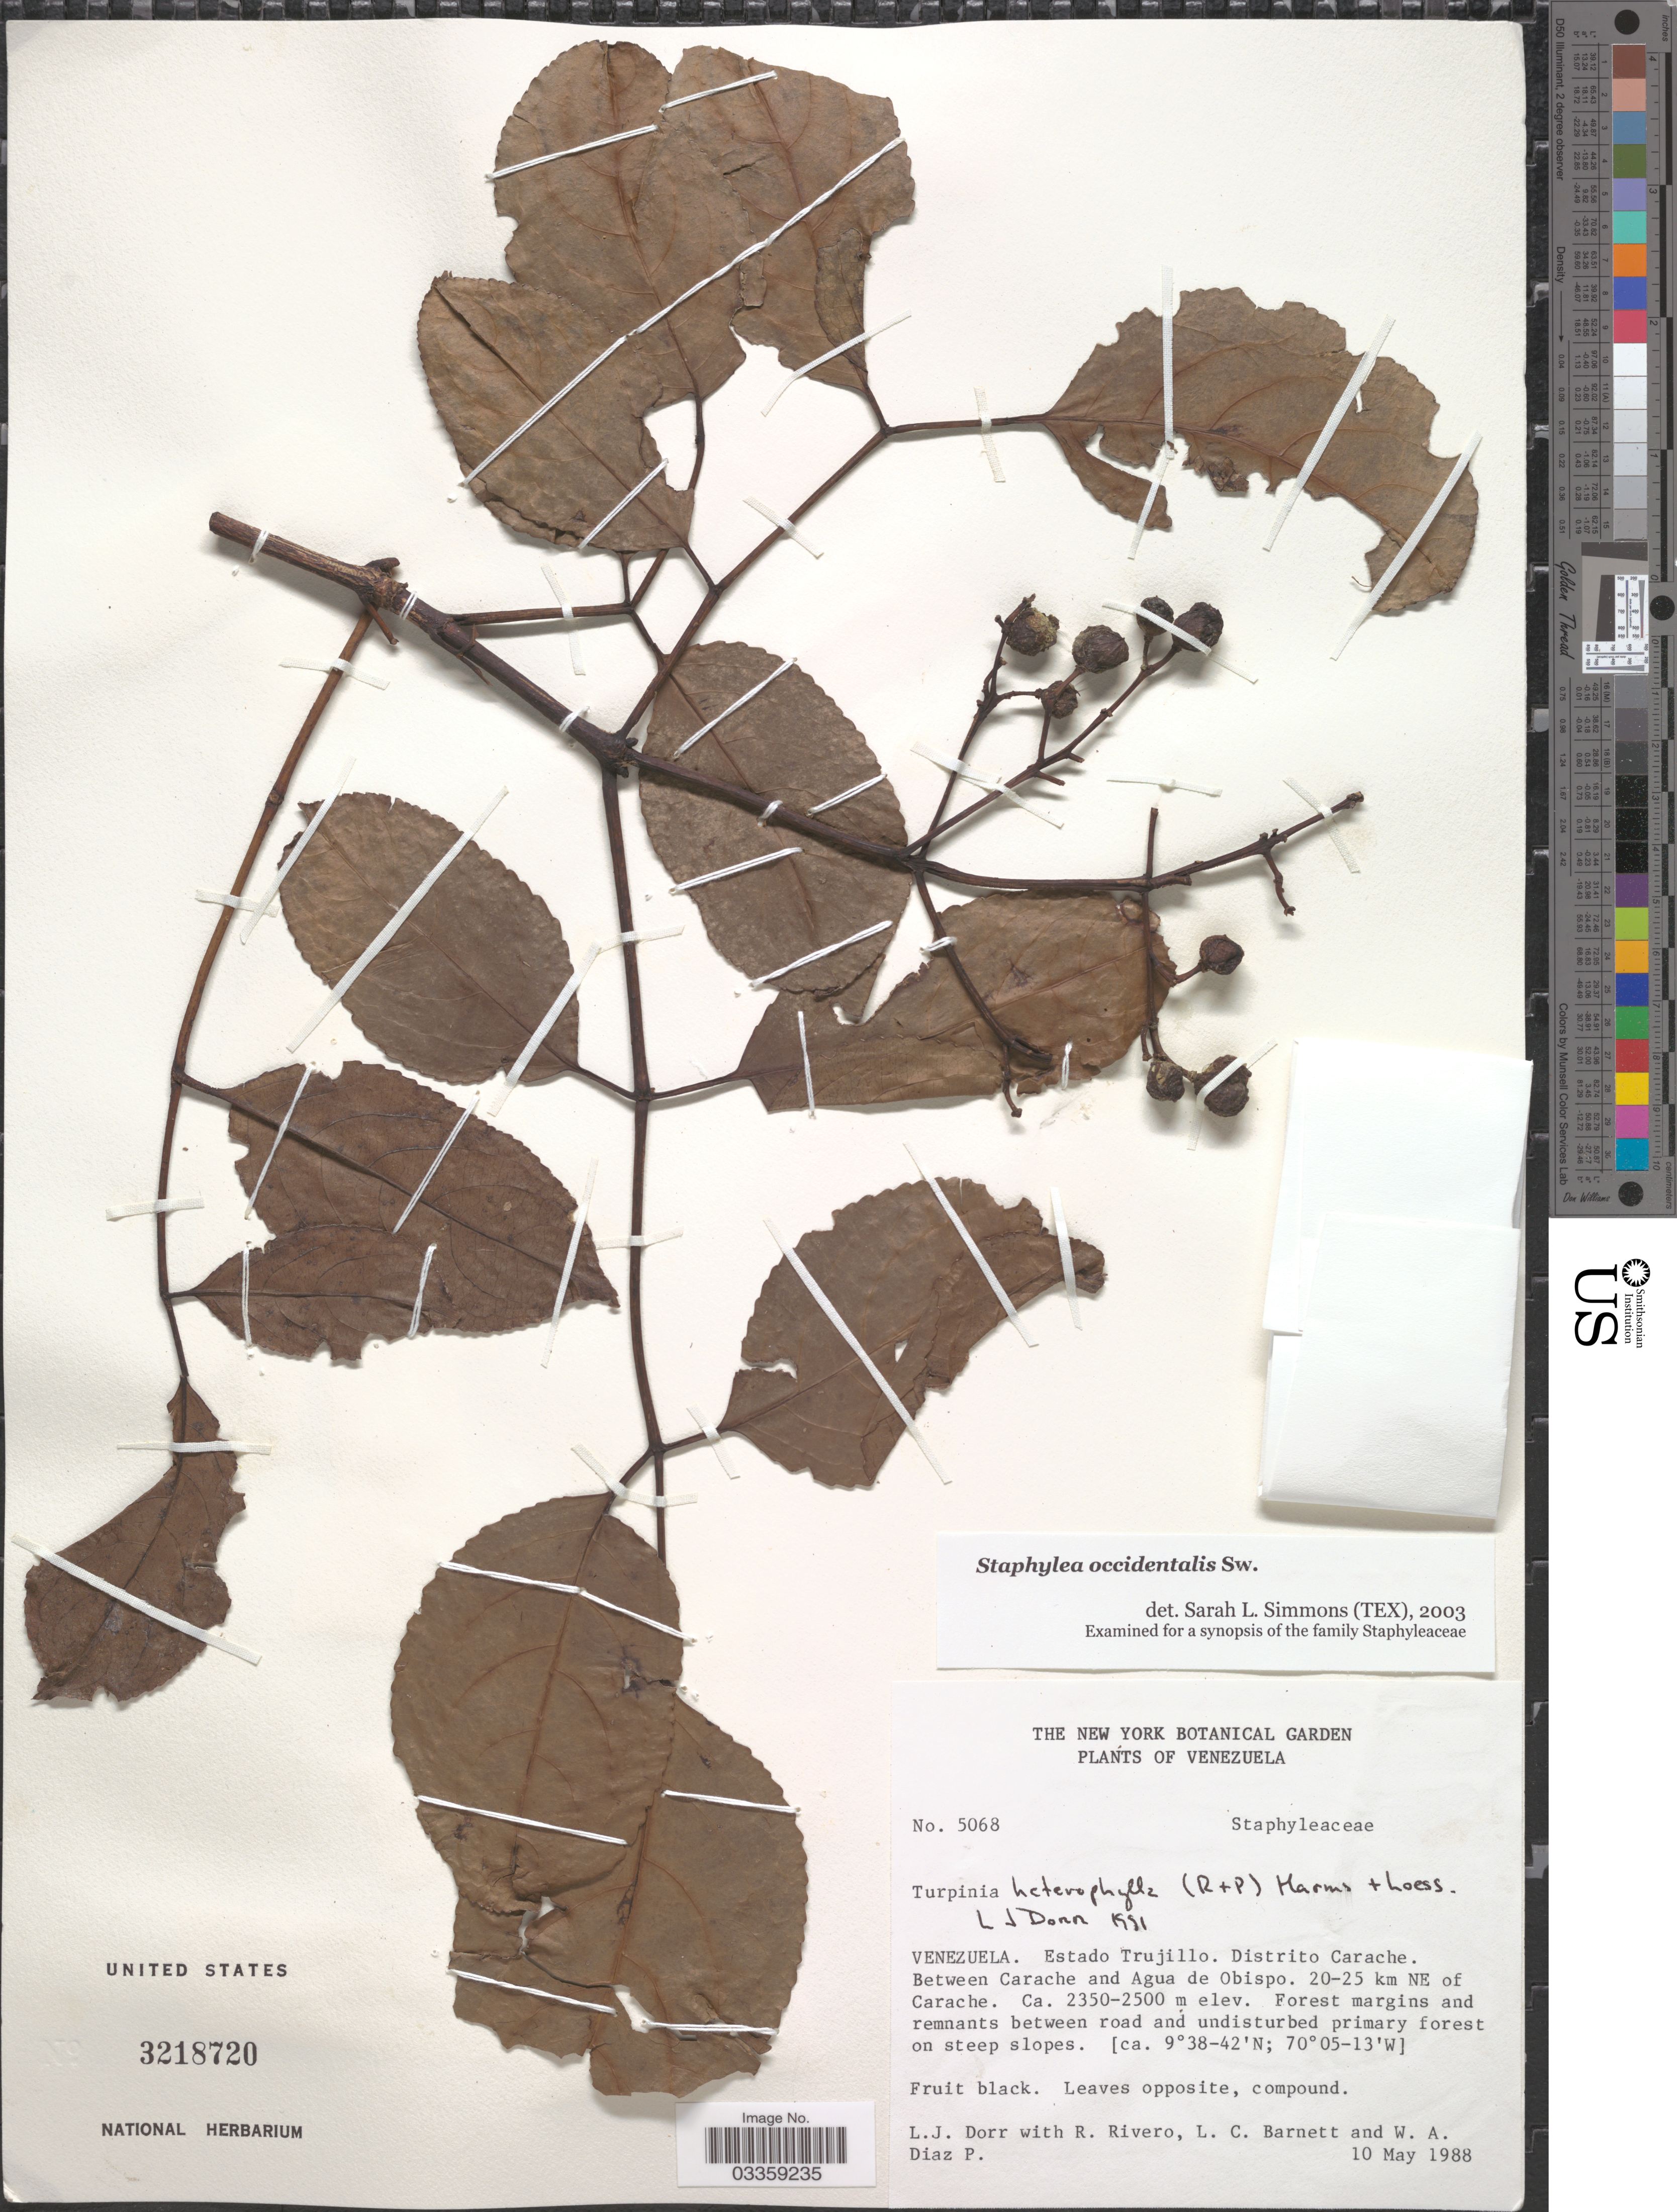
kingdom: Plantae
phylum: Tracheophyta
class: Magnoliopsida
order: Crossosomatales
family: Staphyleaceae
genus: Turpinia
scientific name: Turpinia occidentalis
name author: (Sw.) G. Don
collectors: L. J. Dorr, R. Rivero, L. C. Barnett & W. Díaz P.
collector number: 5068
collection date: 1988-05-10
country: Venezuela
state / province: Trujillo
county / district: Carache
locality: Between Carache and Agua de Obispo. 20-25 km NE of Carache.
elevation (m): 2350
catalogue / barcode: US 3218720